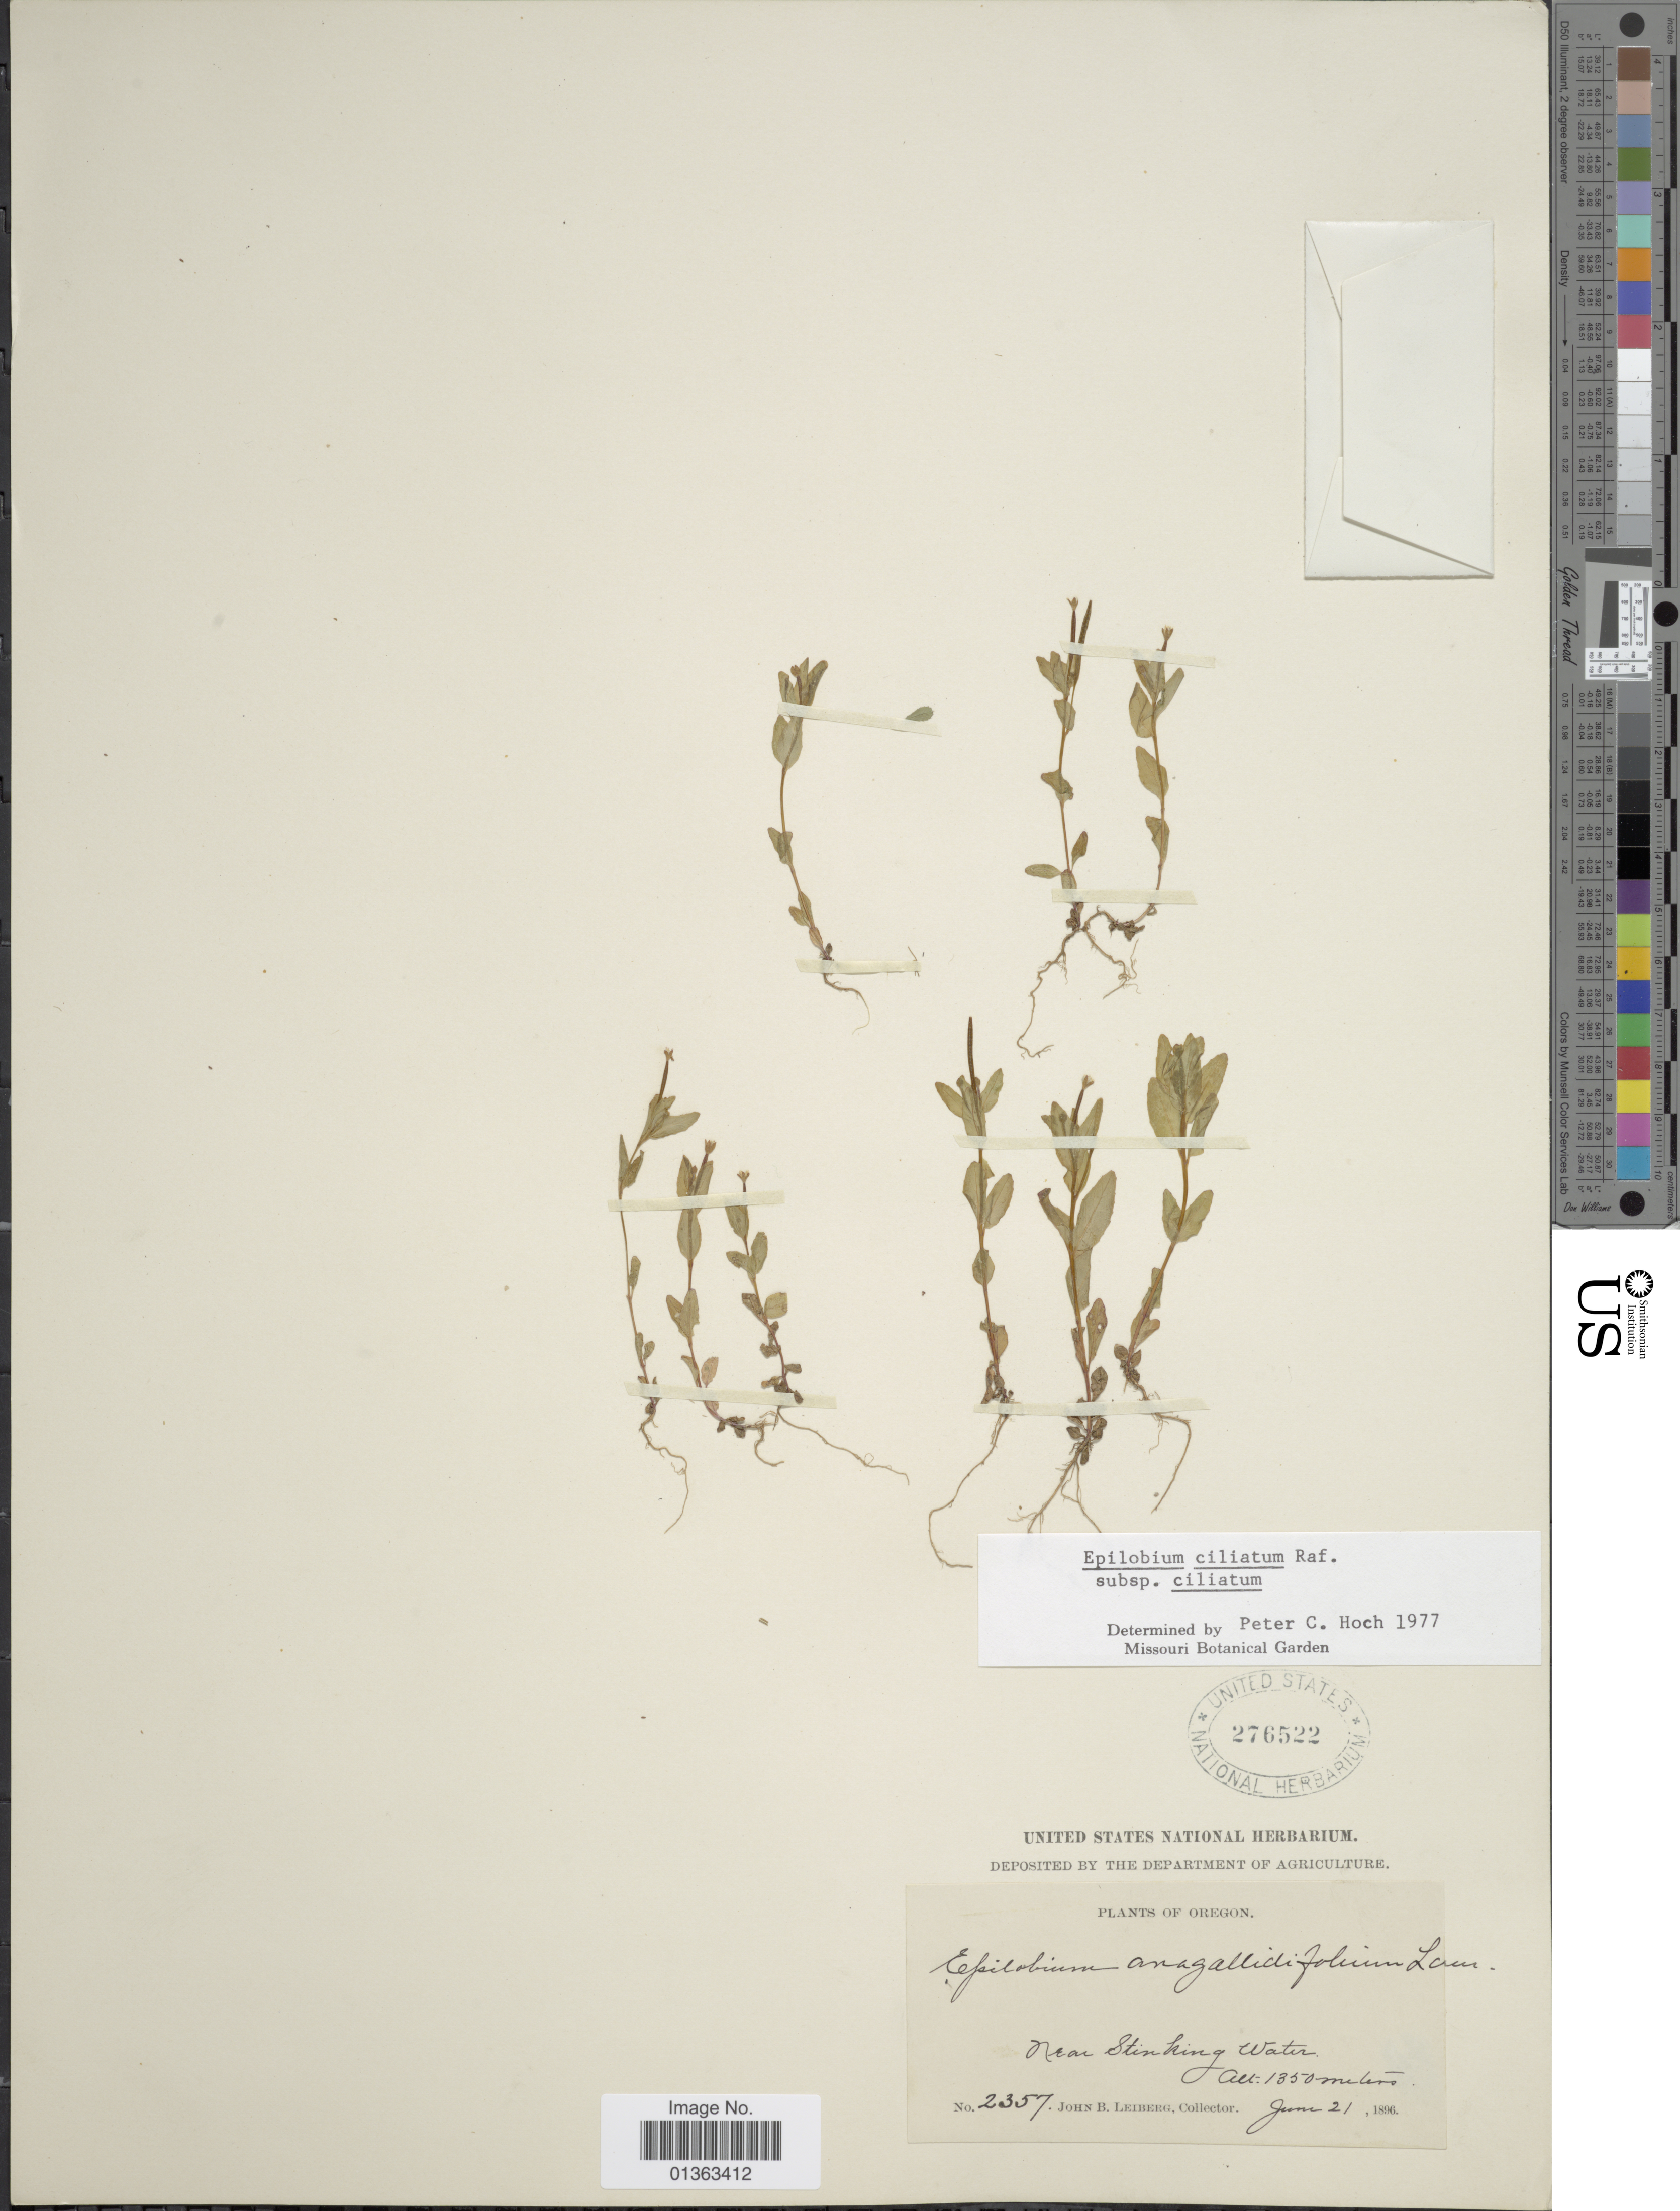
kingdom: Plantae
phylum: Tracheophyta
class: Magnoliopsida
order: Myrtales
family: Onagraceae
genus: Epilobium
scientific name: Epilobium ciliatum subsp. ciliatum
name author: Raf.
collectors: J. B. Leiberg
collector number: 2357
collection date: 1896-06-21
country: United States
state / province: Oregon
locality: Near Stinking Water.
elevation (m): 1350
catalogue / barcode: US 276522